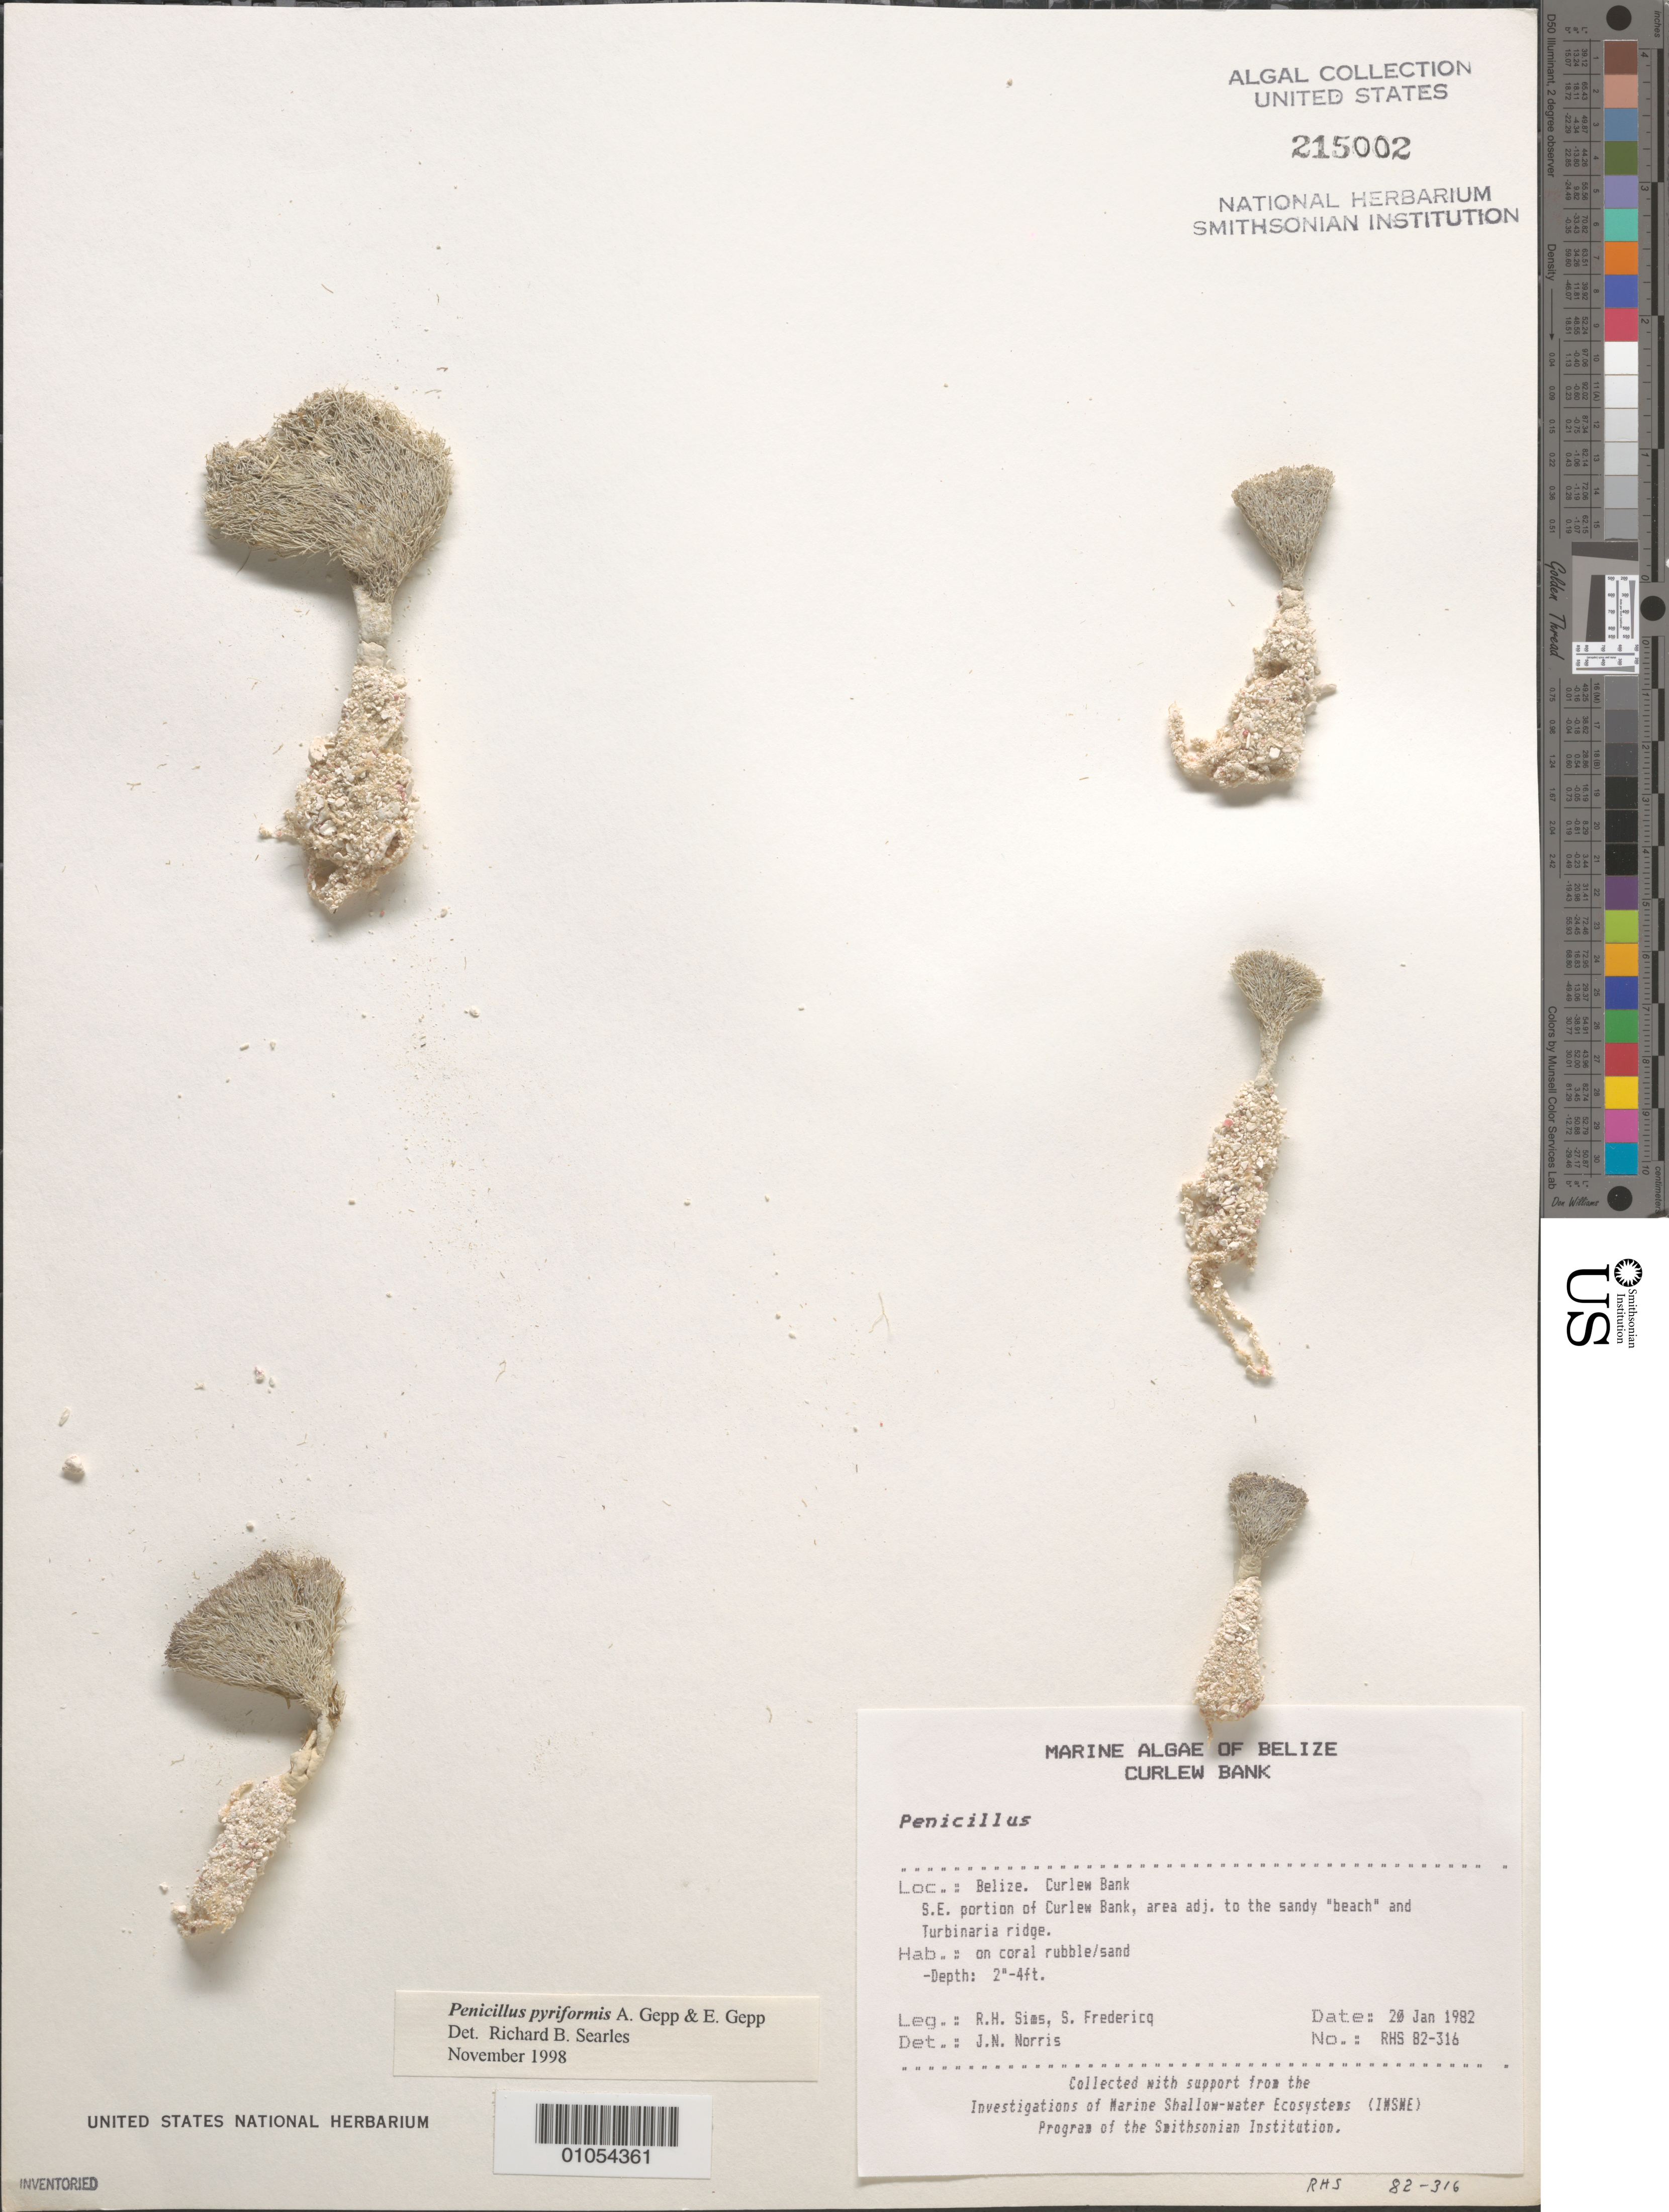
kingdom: Plantae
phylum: Chlorophyta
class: Ulvophyceae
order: Bryopsidales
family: Udoteaceae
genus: Penicillus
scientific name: Penicillus pyriformis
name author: A. Gepp & E. Gepp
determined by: Searles, R. B.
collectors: R. H. Sims & S. Fredericq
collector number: RHS 82-316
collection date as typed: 20 Jan 1982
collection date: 1982-01-20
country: Belize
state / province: Stann Creek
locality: Curlew Bank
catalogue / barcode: US 215002